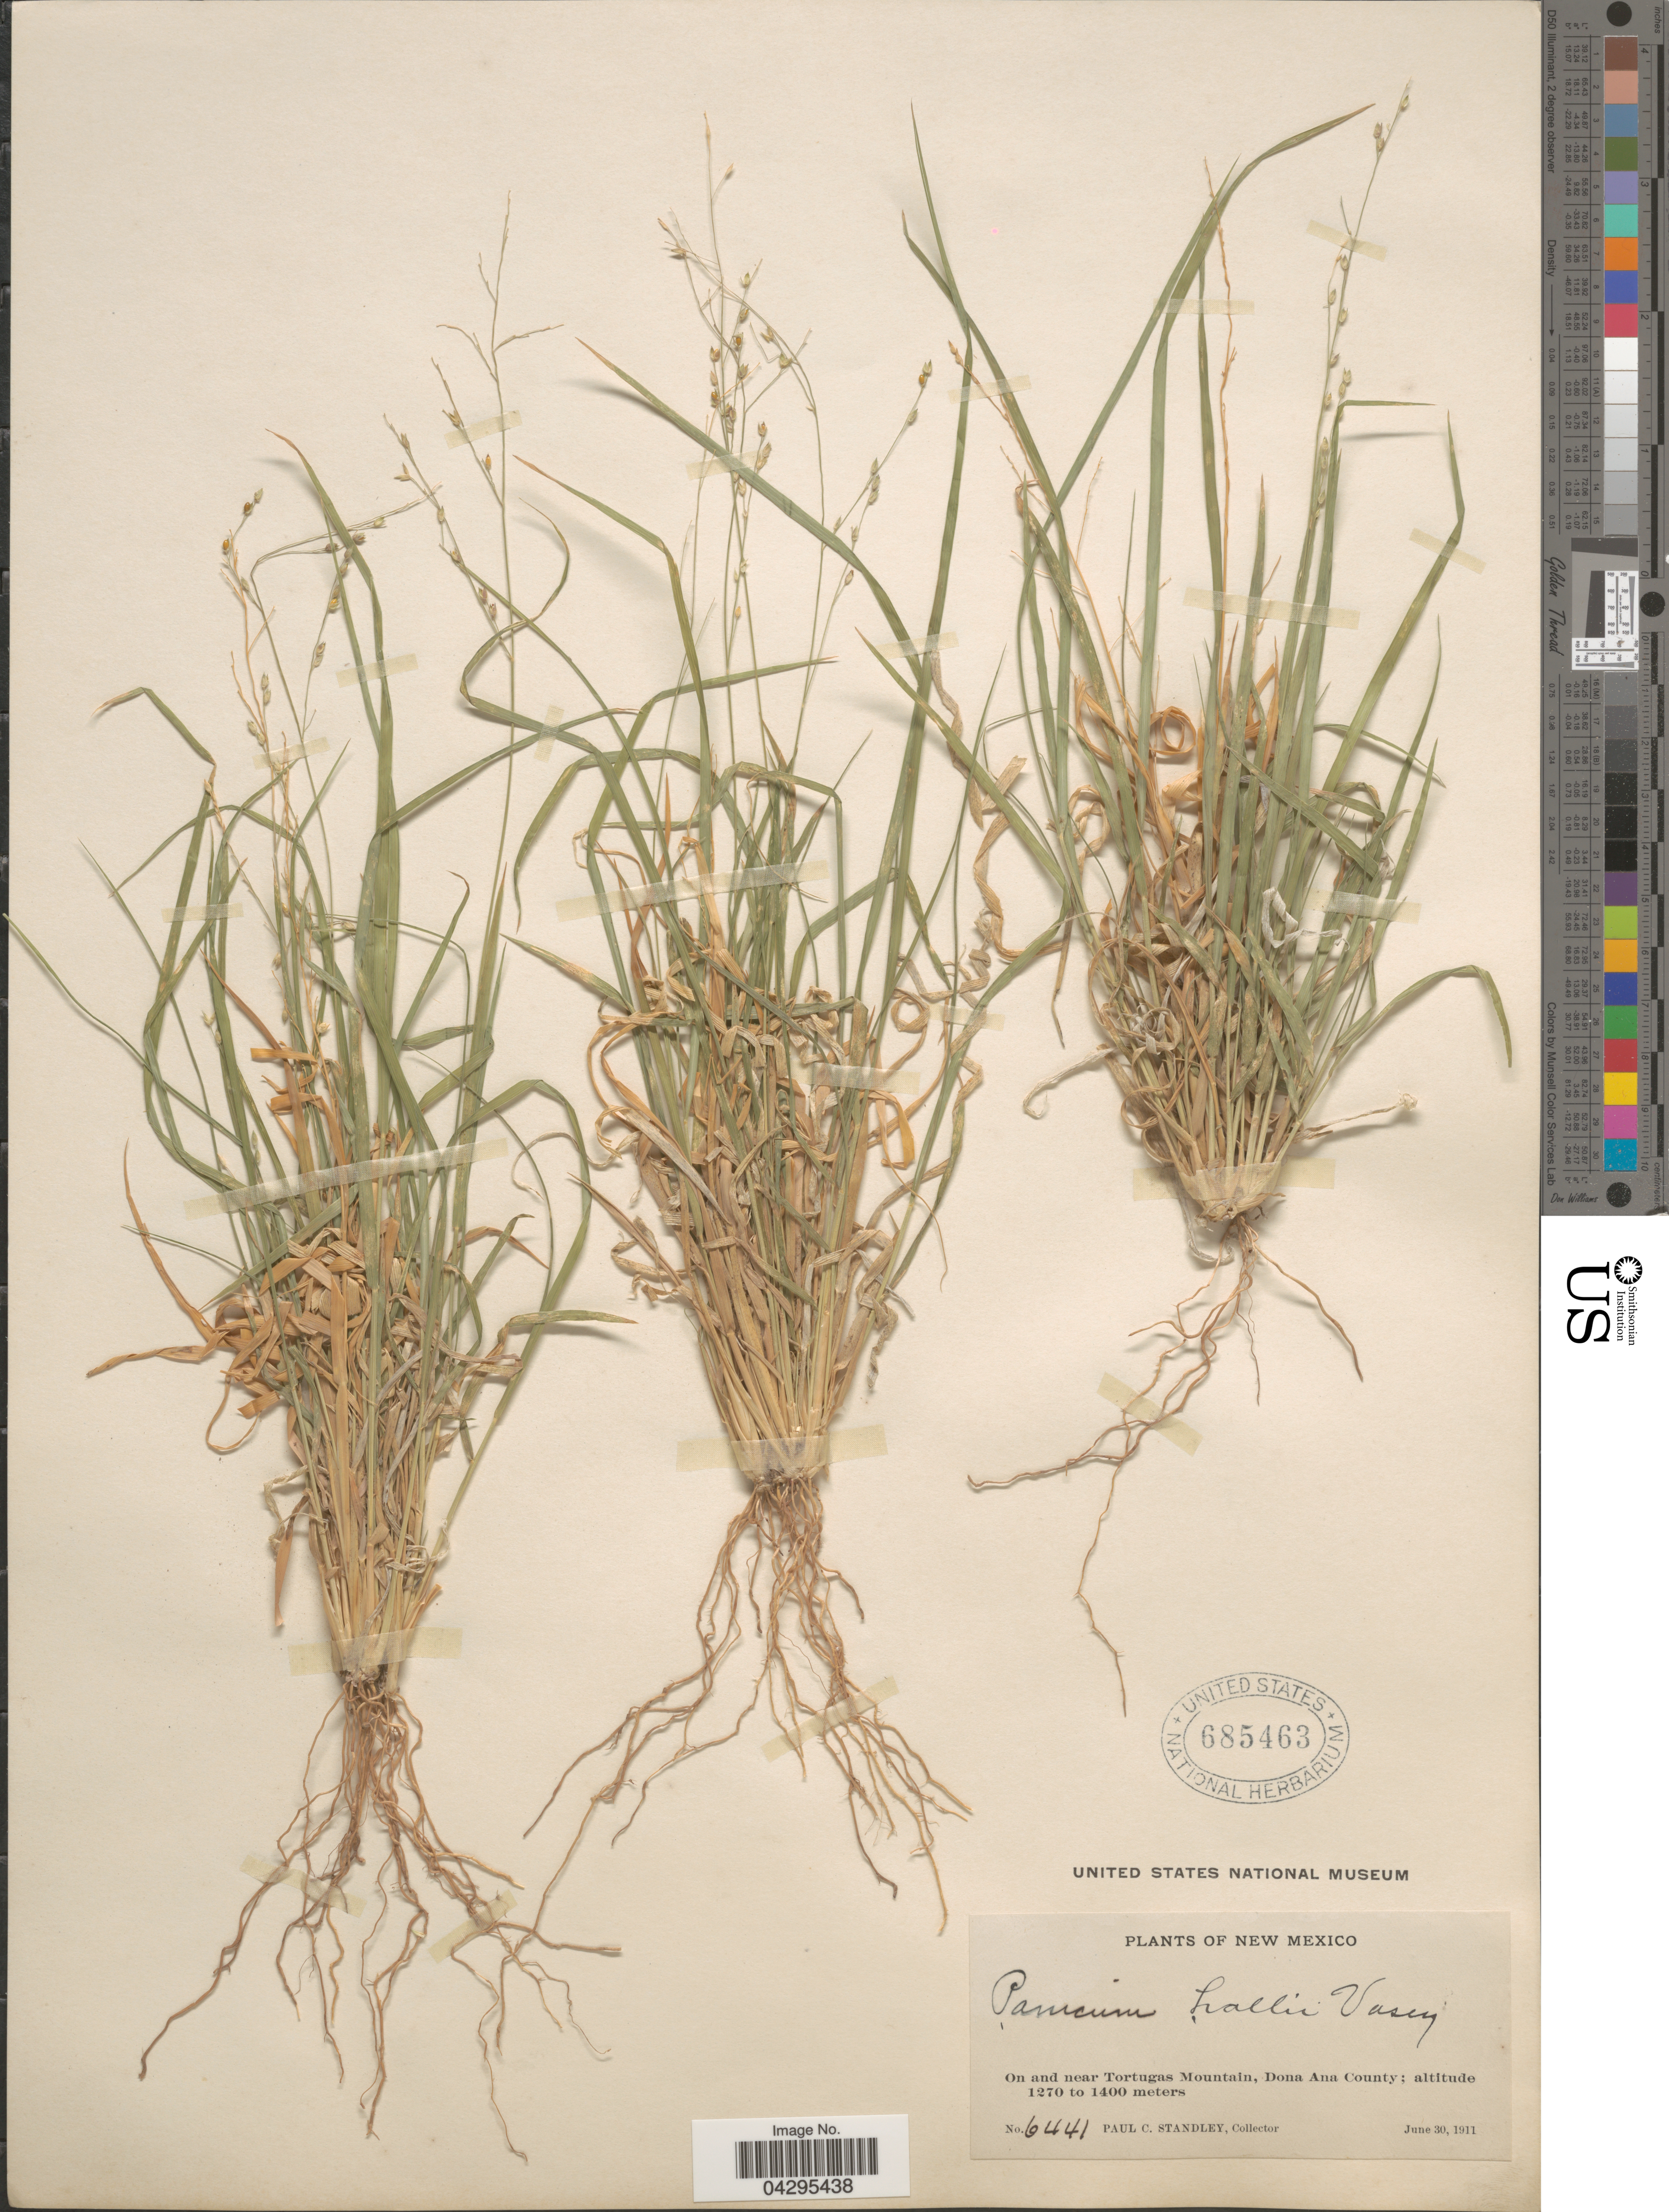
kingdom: Plantae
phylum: Tracheophyta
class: Liliopsida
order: Poales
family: Poaceae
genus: Panicum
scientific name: Panicum hallii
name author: Vasey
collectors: P. C. Standley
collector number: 6441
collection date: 1911-06-30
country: United States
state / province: New Mexico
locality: On and near Tortugas Mountains, Dona Ana County.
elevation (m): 1270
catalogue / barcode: US 685463